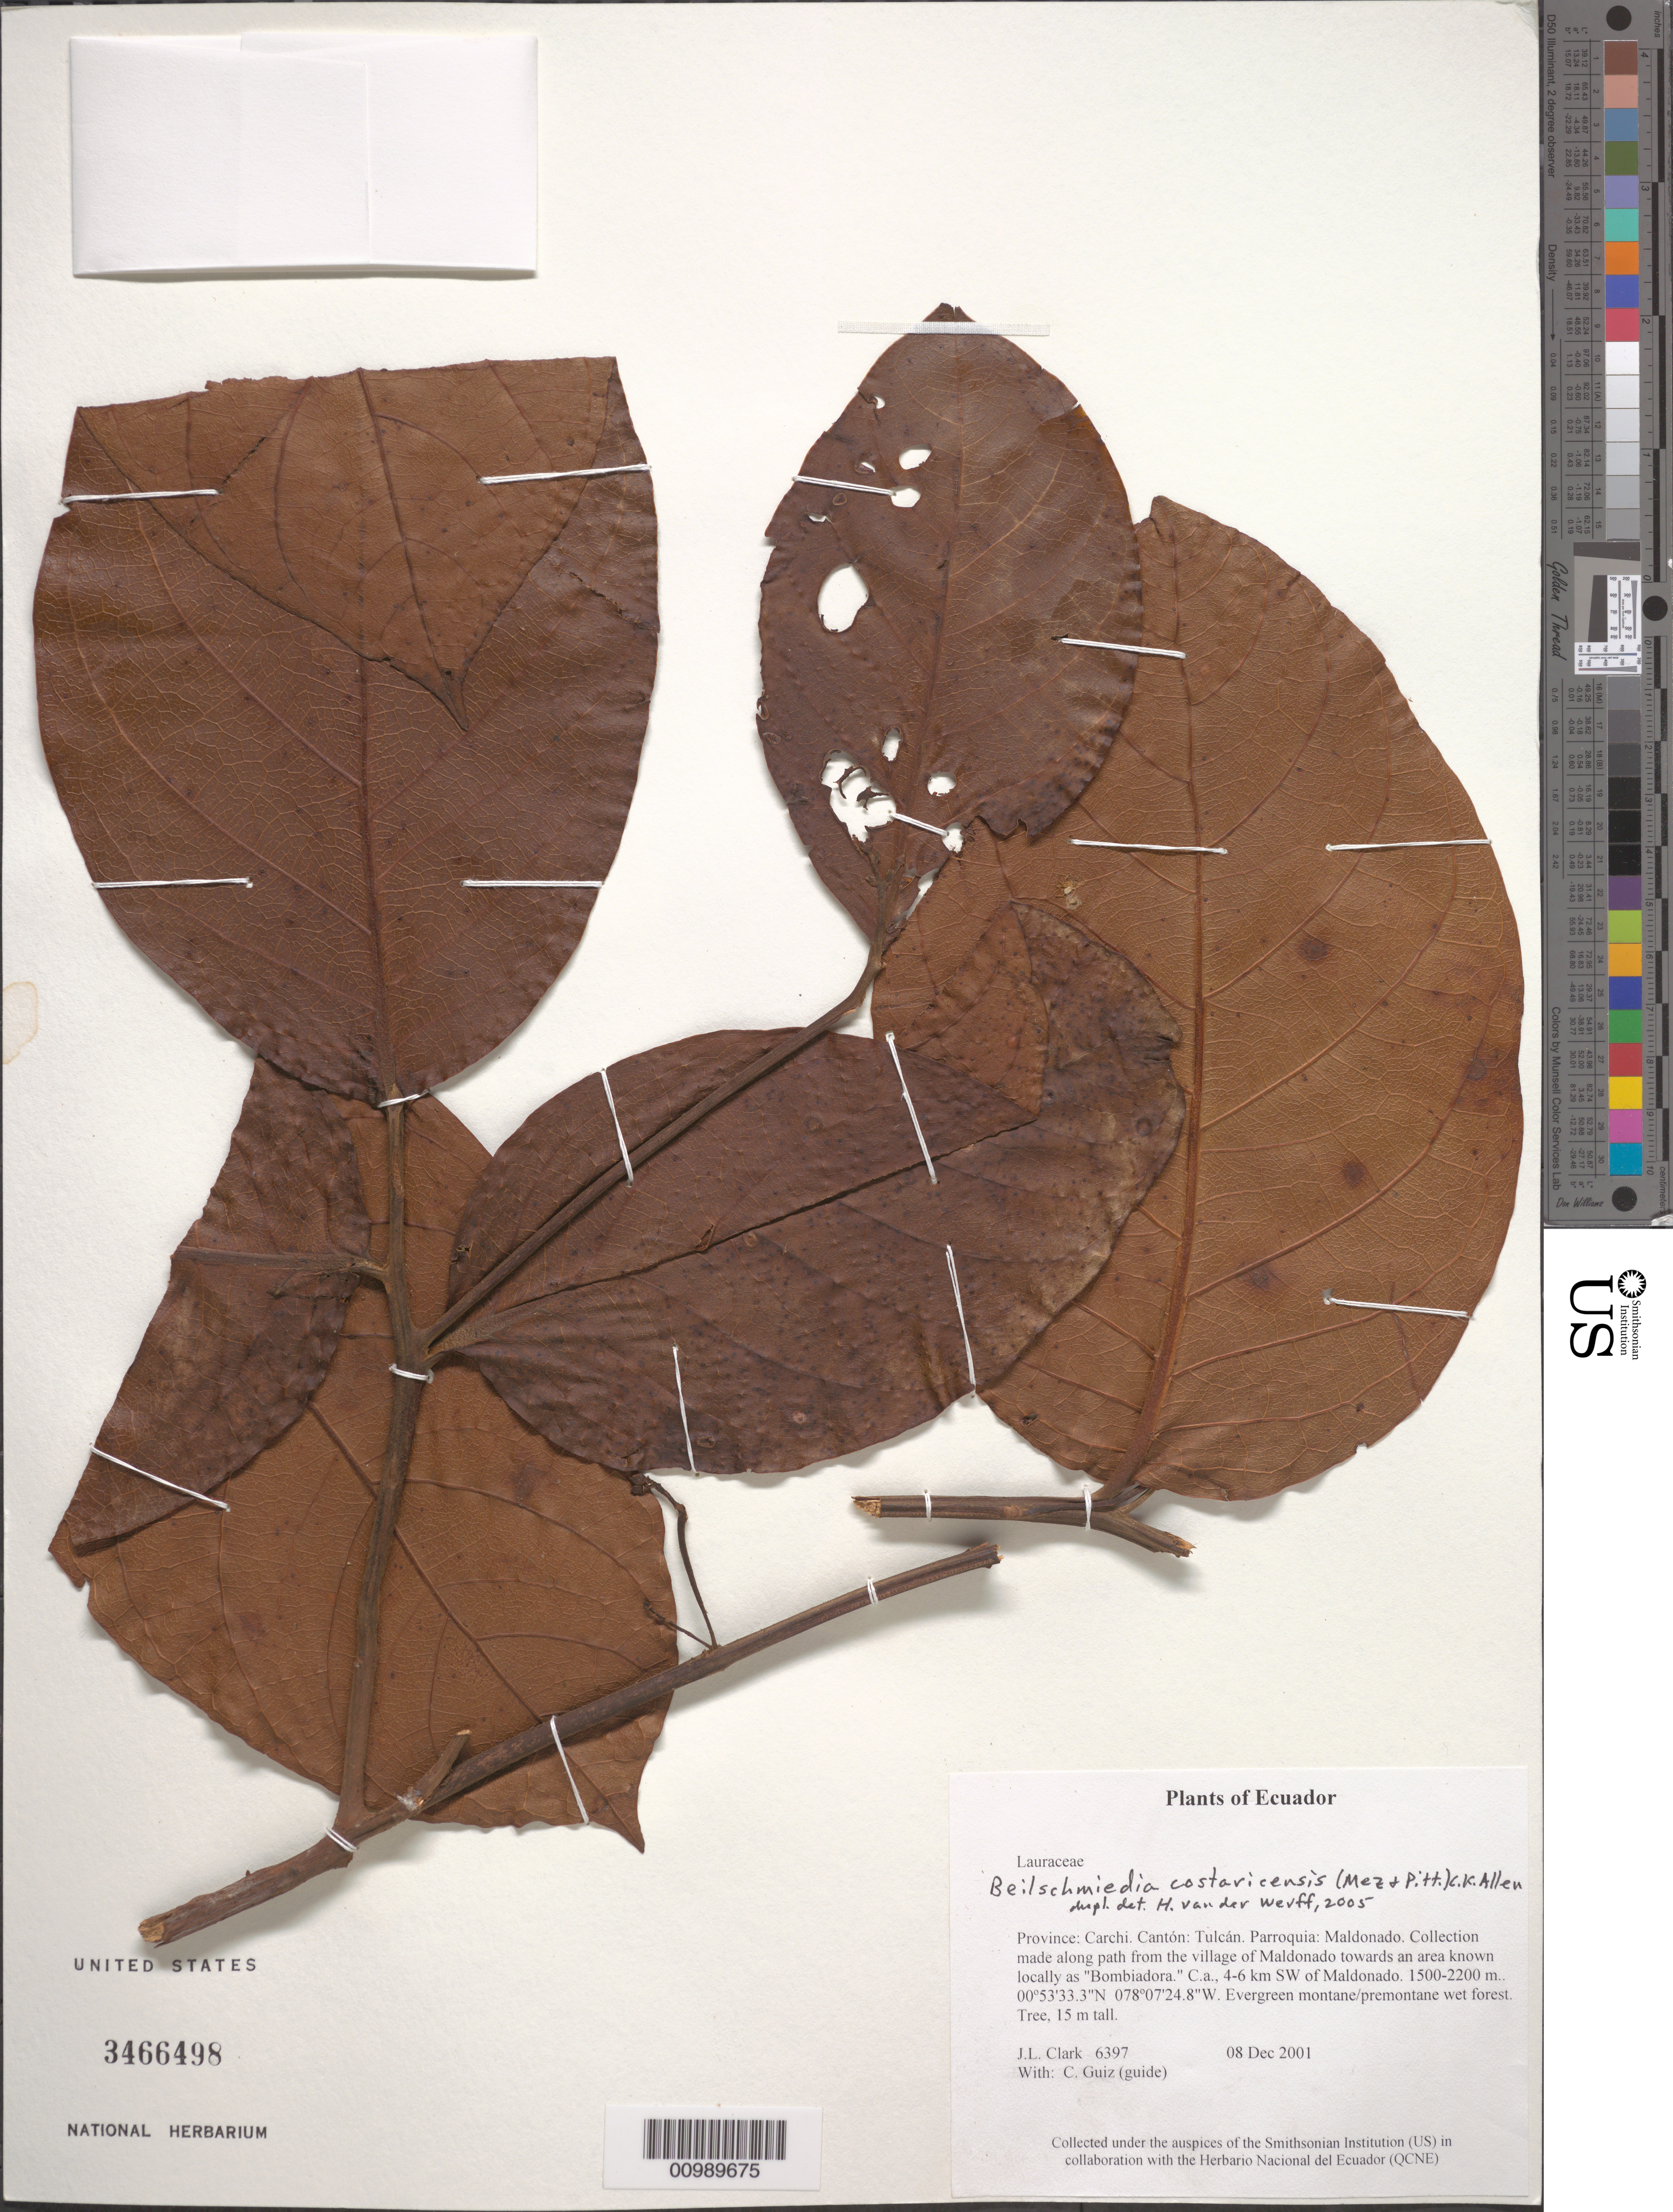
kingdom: Plantae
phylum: Tracheophyta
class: Magnoliopsida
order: Laurales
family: Lauraceae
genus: Beilschmiedia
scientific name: Beilschmiedia costaricensis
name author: (Mez & Pittier) C.K. Allen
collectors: J. L. Clark & C. Guiz (guide)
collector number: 6397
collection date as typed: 08 Dec 2001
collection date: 2001-12-08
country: Ecuador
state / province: Carchi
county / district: Tulcán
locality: Parroquia: Maldonado. Collection made along path from the village of Maldonado towards an area known locally as "BombIadora." c.a., 4-6 km SW of Maldonado.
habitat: Evergreen montane/premontane wet forest.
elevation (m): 1500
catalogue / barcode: US 3466498